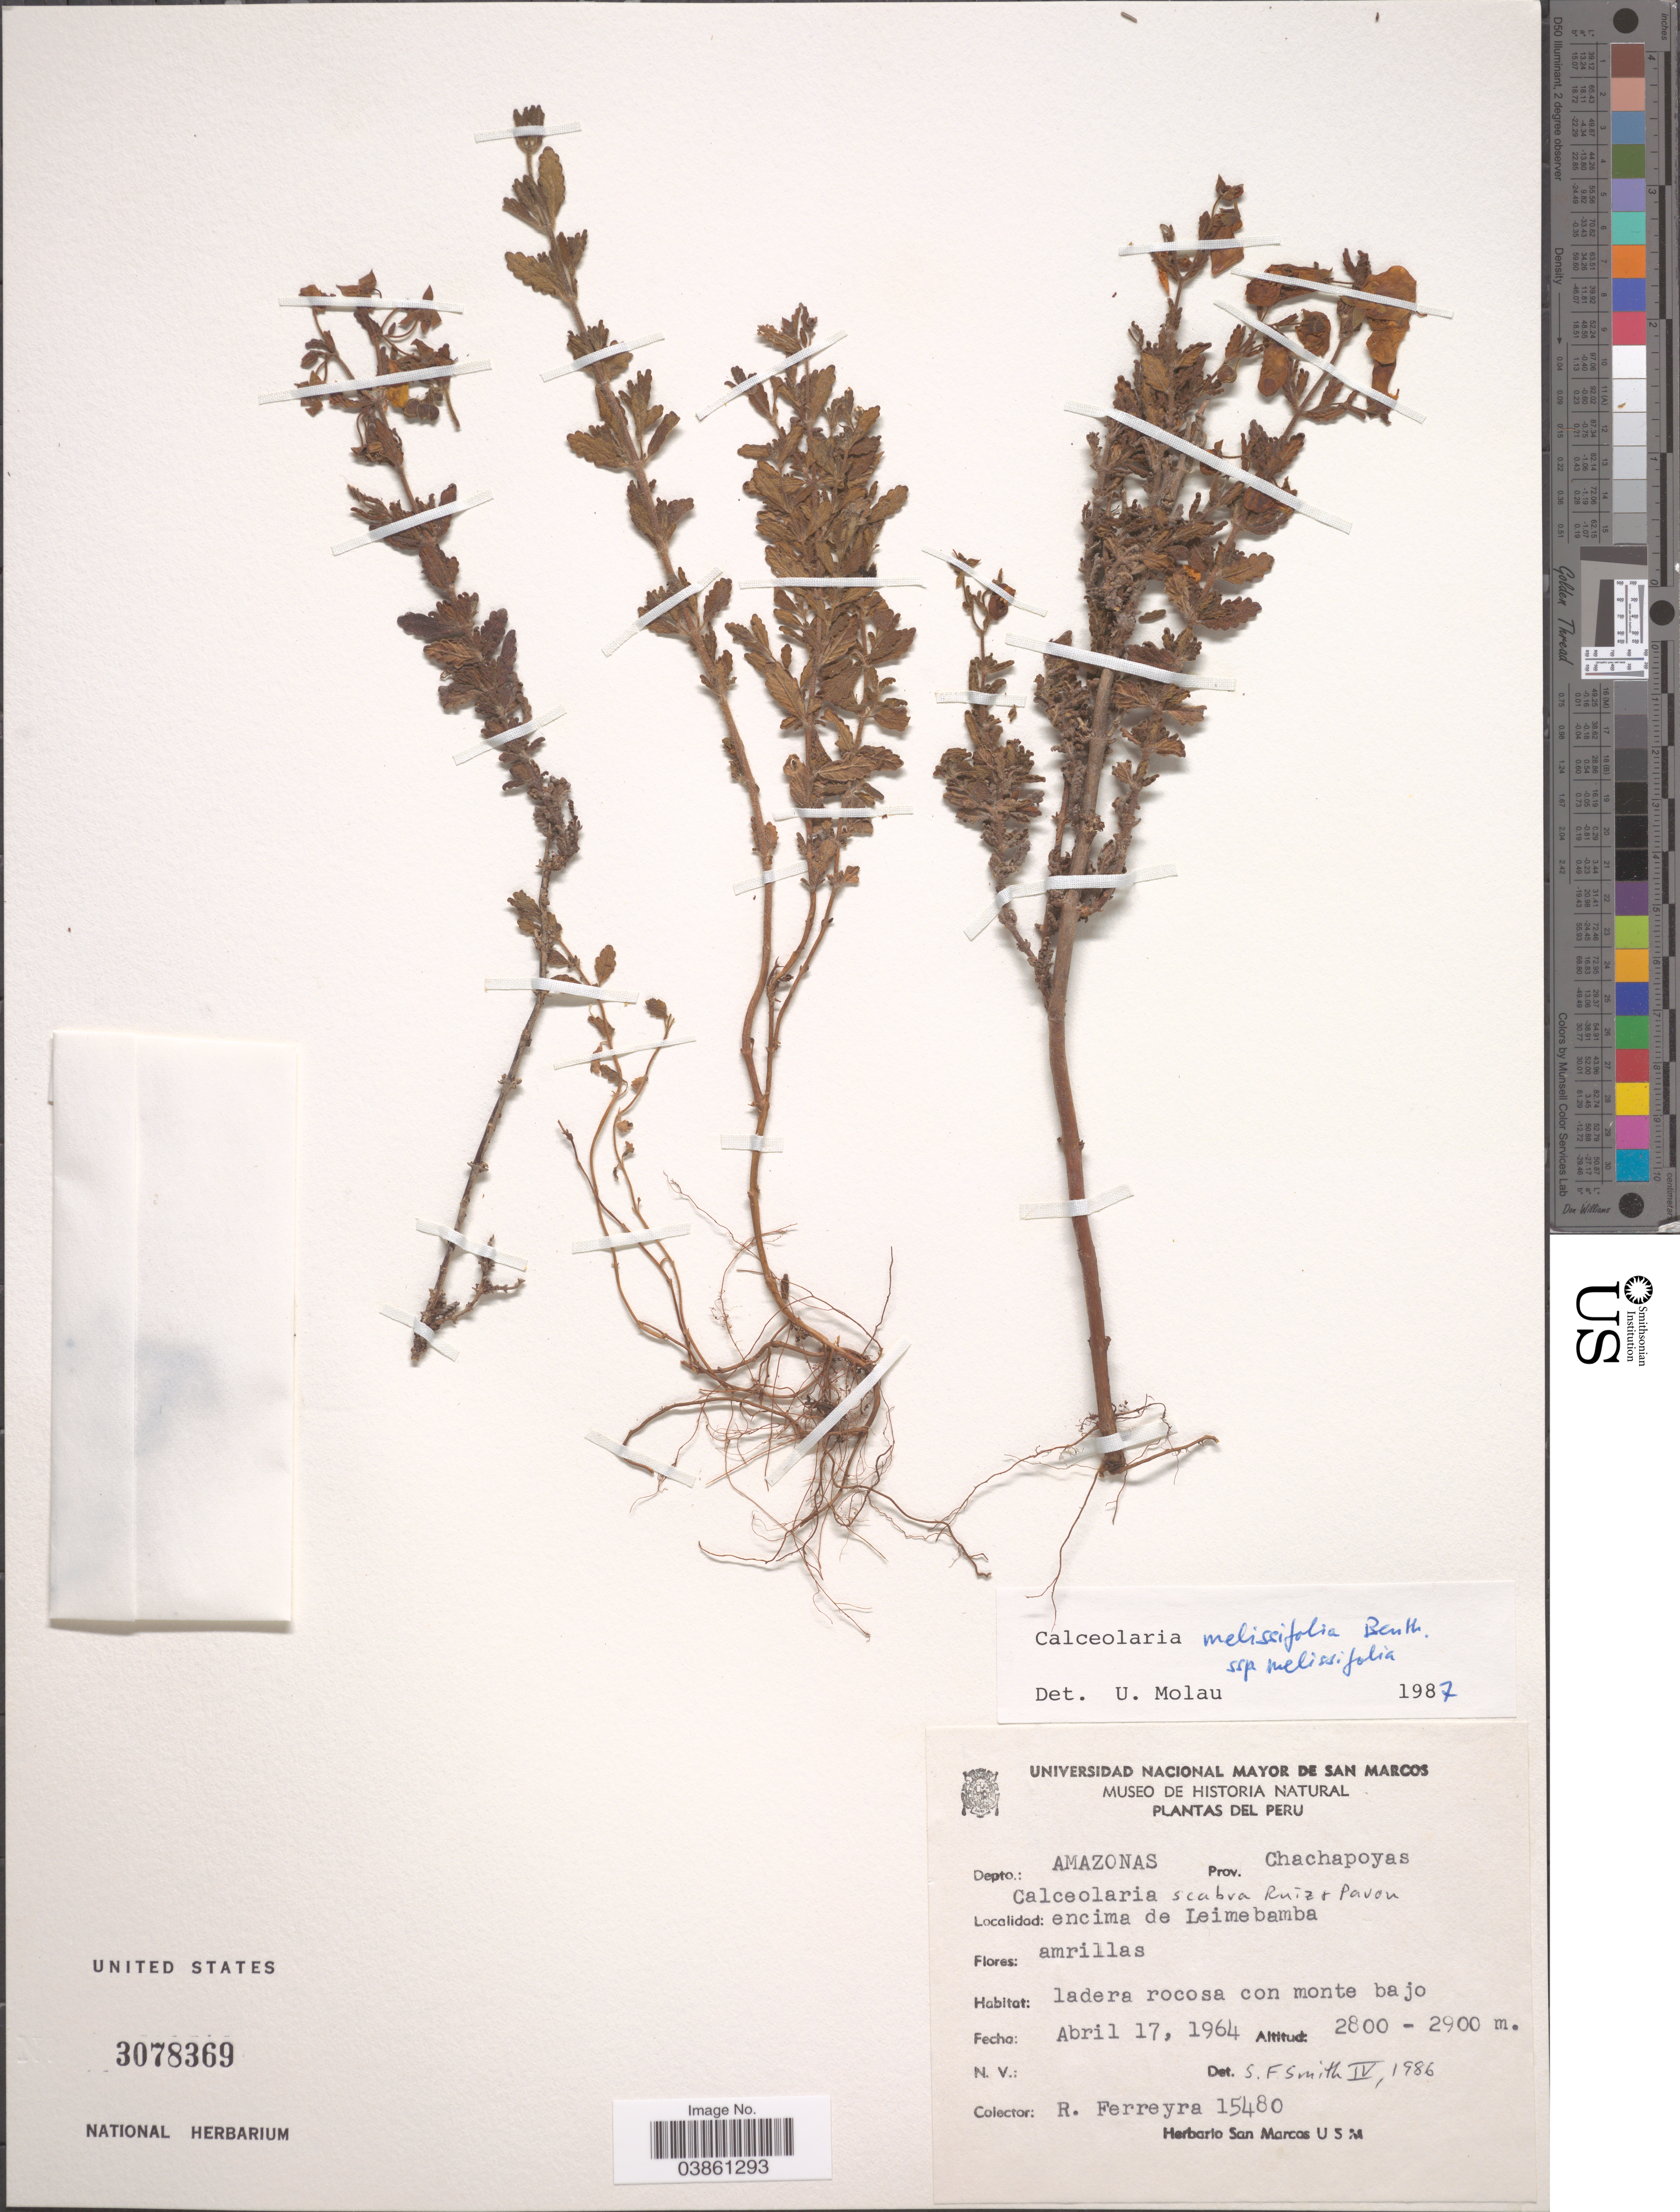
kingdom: Plantae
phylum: Tracheophyta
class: Magnoliopsida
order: Lamiales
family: Calceolariaceae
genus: Calceolaria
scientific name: Calceolaria melissifolia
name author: Benth.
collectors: R. A. Ferreyra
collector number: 15480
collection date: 1964-04-17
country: Peru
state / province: Amazonas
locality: Depto.: Amazonas. Prov. Chachapoyas. Encima de Leimebamba.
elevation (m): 2800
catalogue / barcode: US 3078369